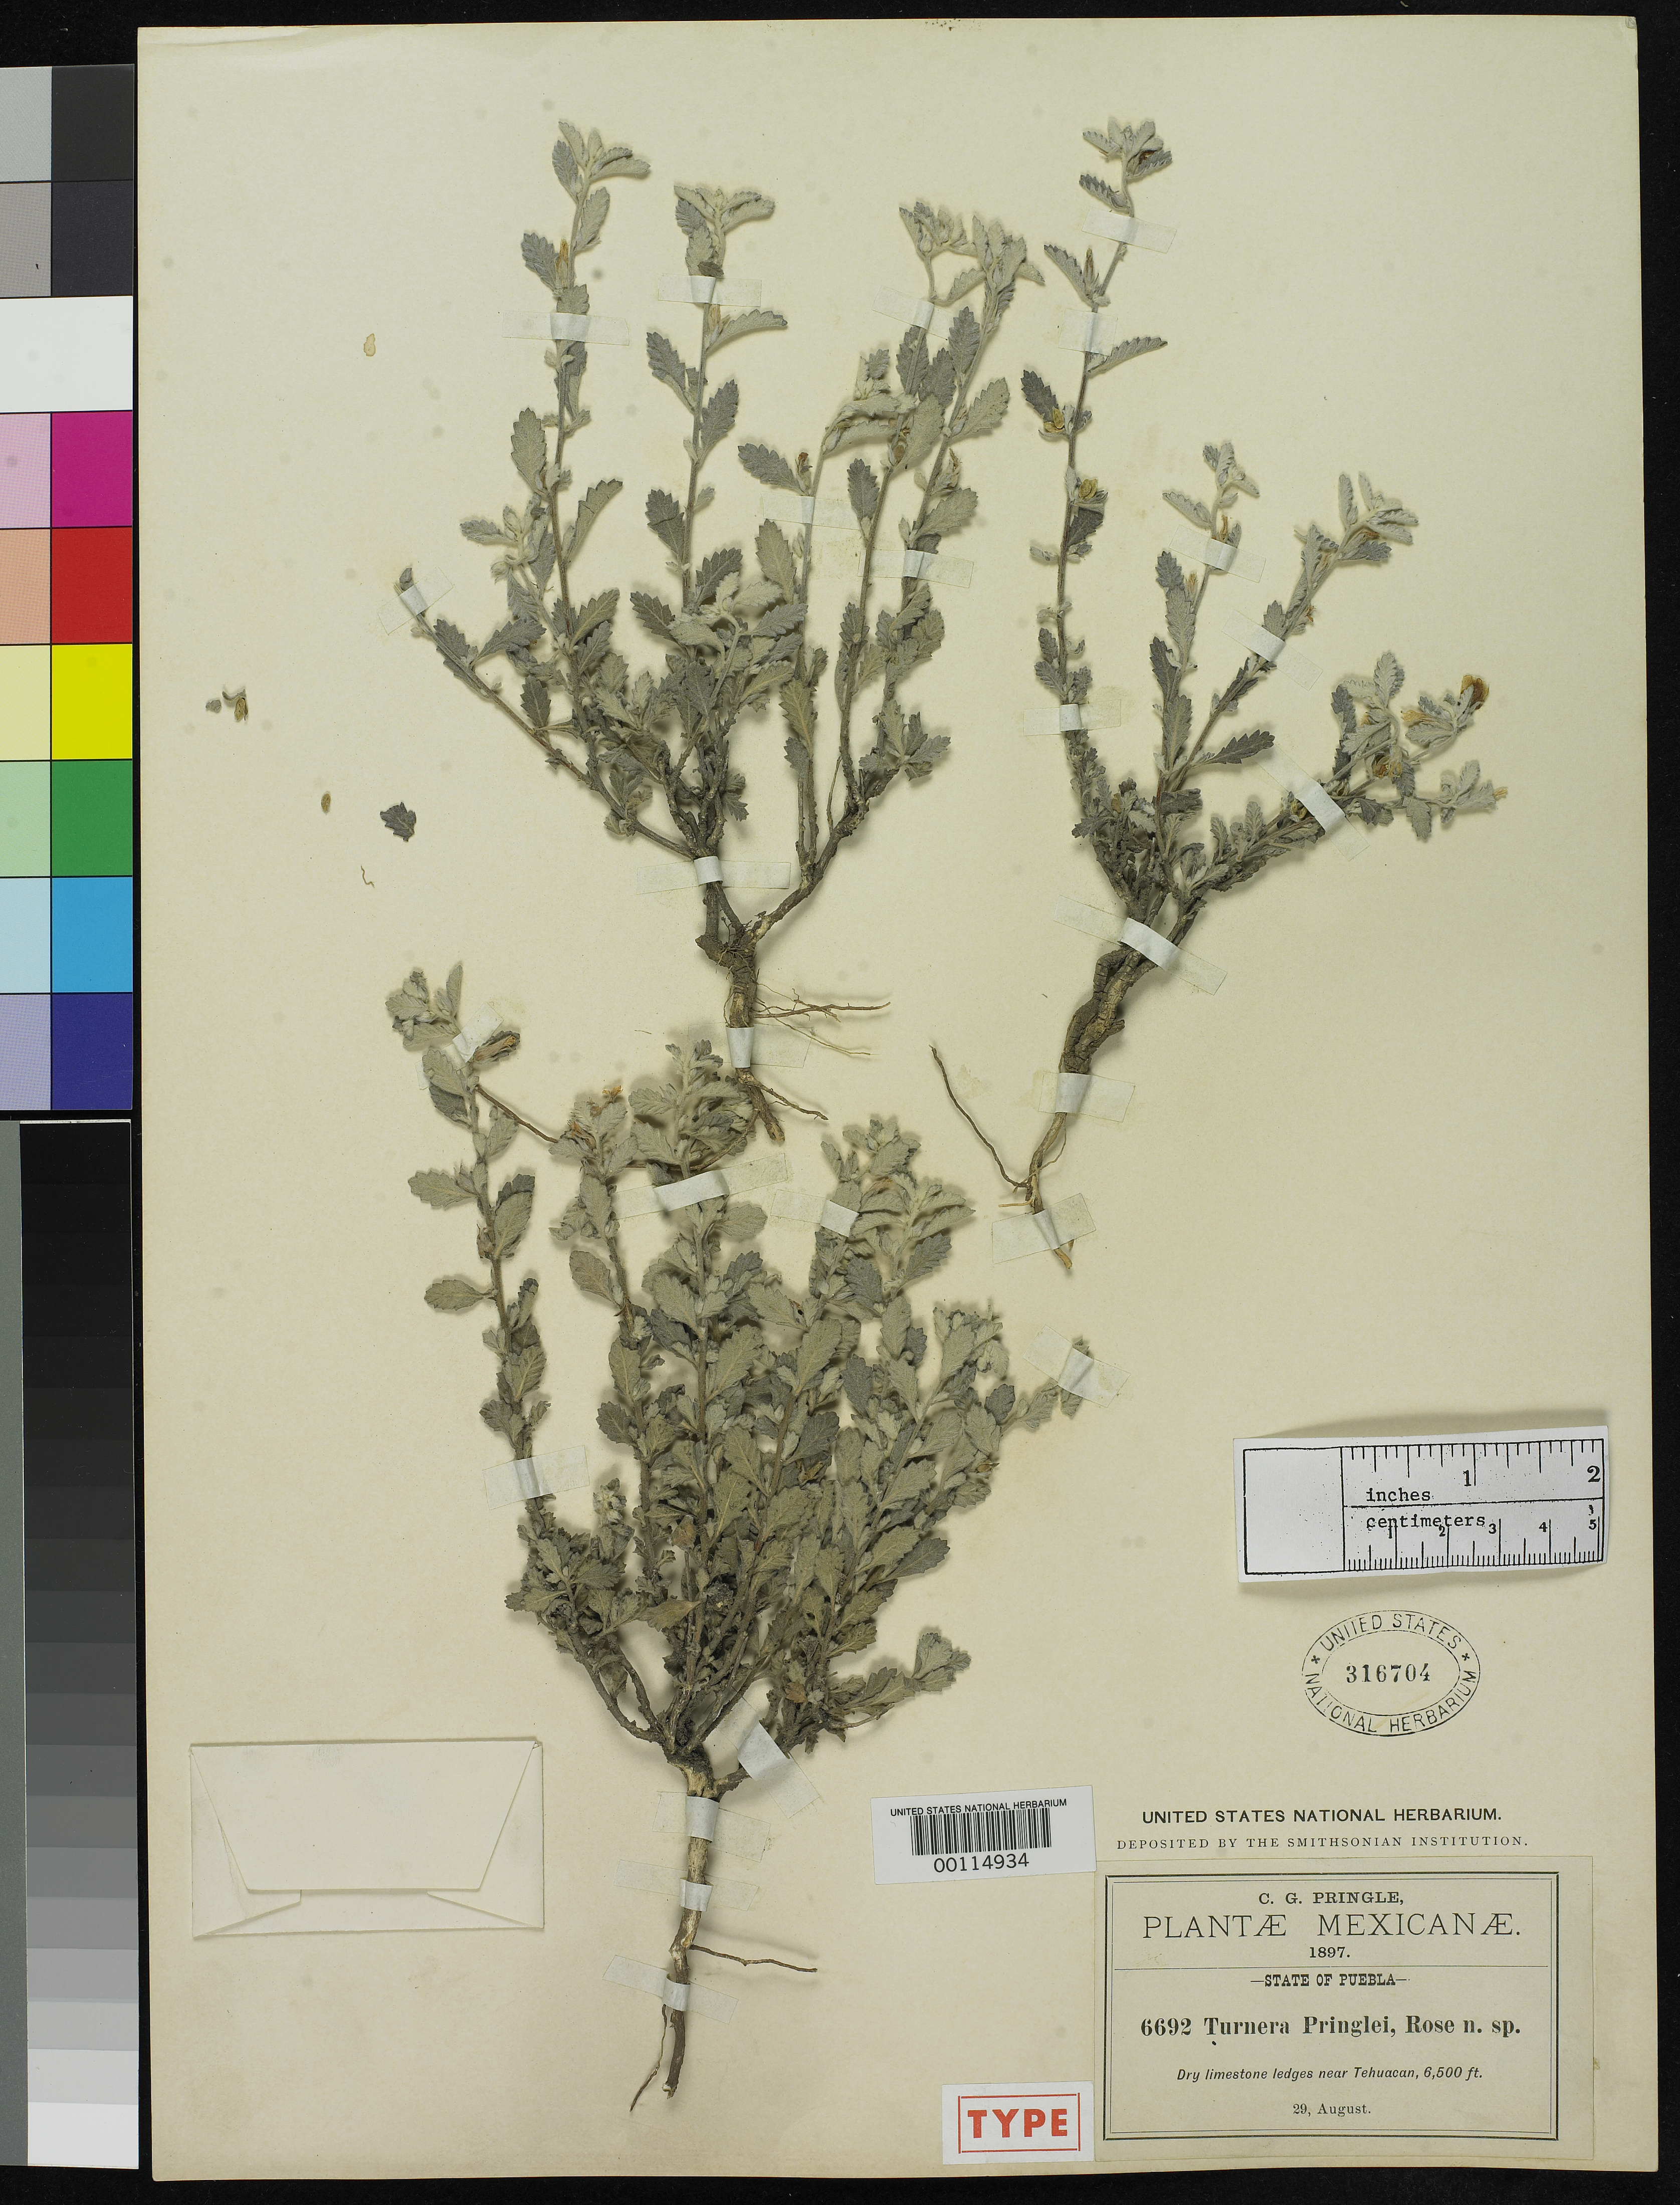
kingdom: Plantae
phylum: Tracheophyta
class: Magnoliopsida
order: Malpighiales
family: Turneraceae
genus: Turnera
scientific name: Turnera pringlei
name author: Rose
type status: Type Collection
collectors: C. G. Pringle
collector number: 6692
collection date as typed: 29 Aug 1897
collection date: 1897-08-29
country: Mexico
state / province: Puebla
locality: Near Tehuacan.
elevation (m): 1981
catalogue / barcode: US 316704